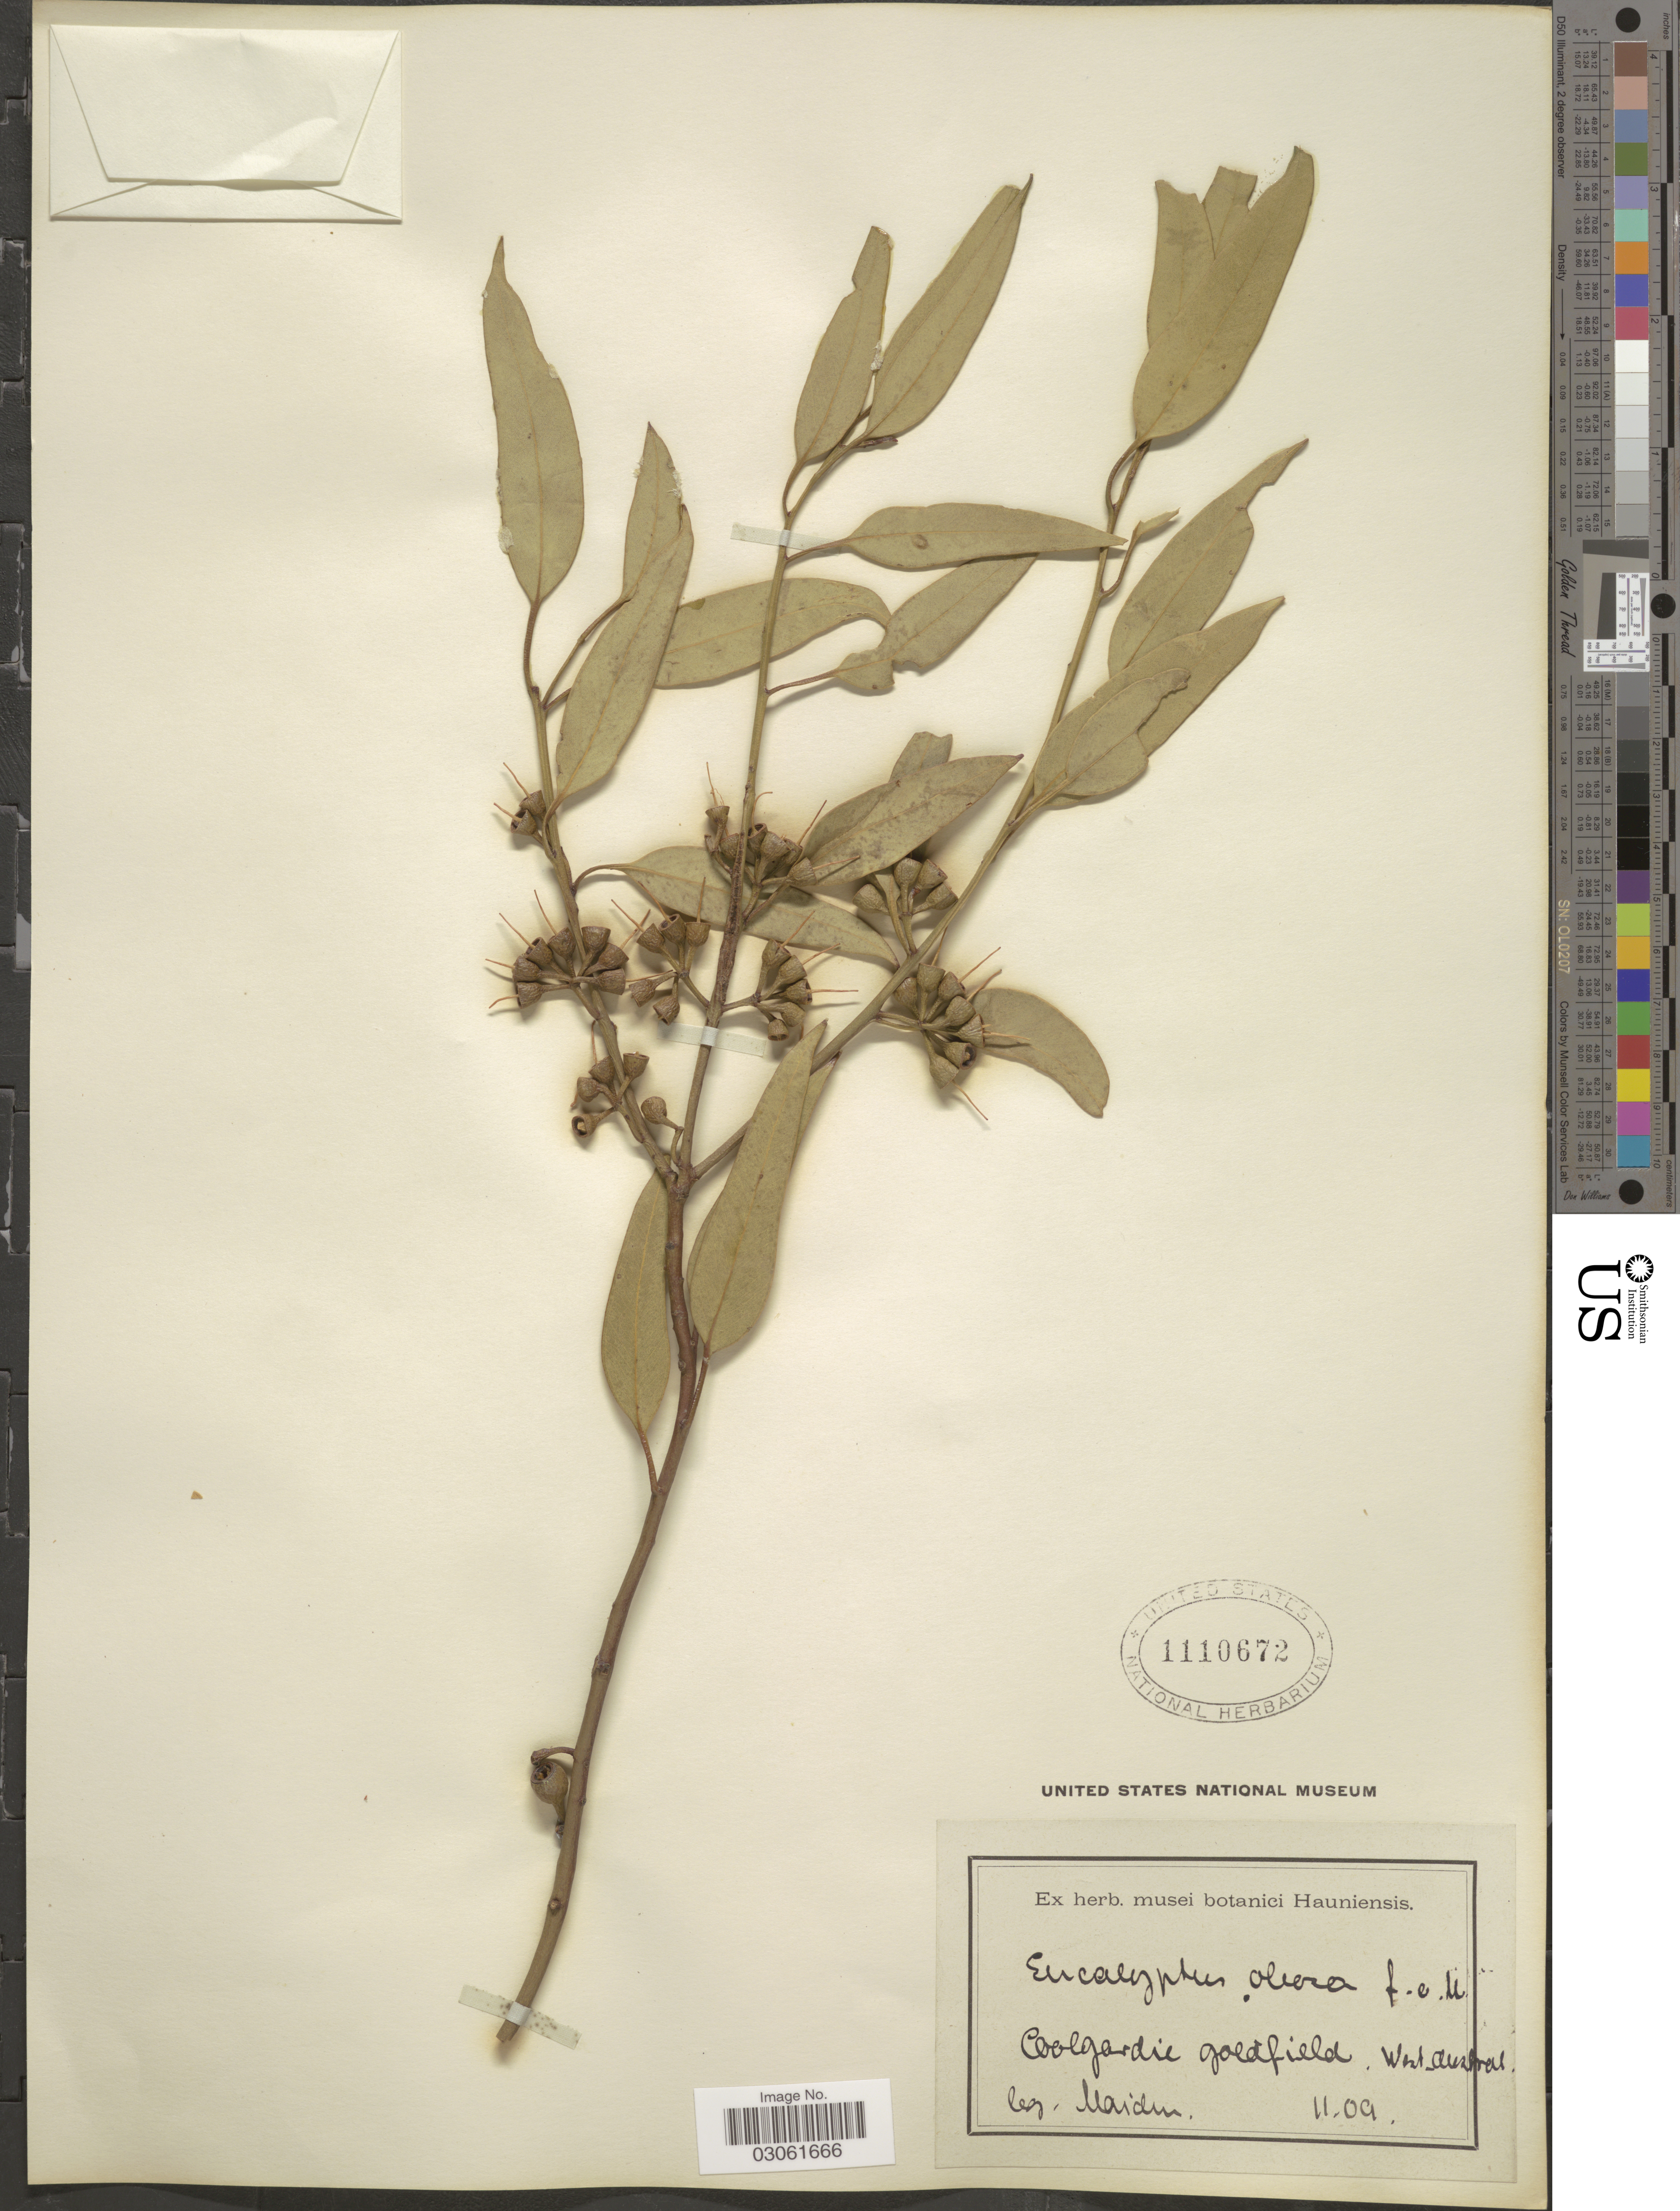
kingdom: Plantae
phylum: Tracheophyta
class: Magnoliopsida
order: Myrtales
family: Myrtaceae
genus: Eucalyptus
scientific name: Eucalyptus oleosa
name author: F. Muell. ex Miq.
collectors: Maiden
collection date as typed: Transcribed d/m/y: /11/9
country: Australia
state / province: Western Australia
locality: Coolgardie goldfield.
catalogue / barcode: US 1110672